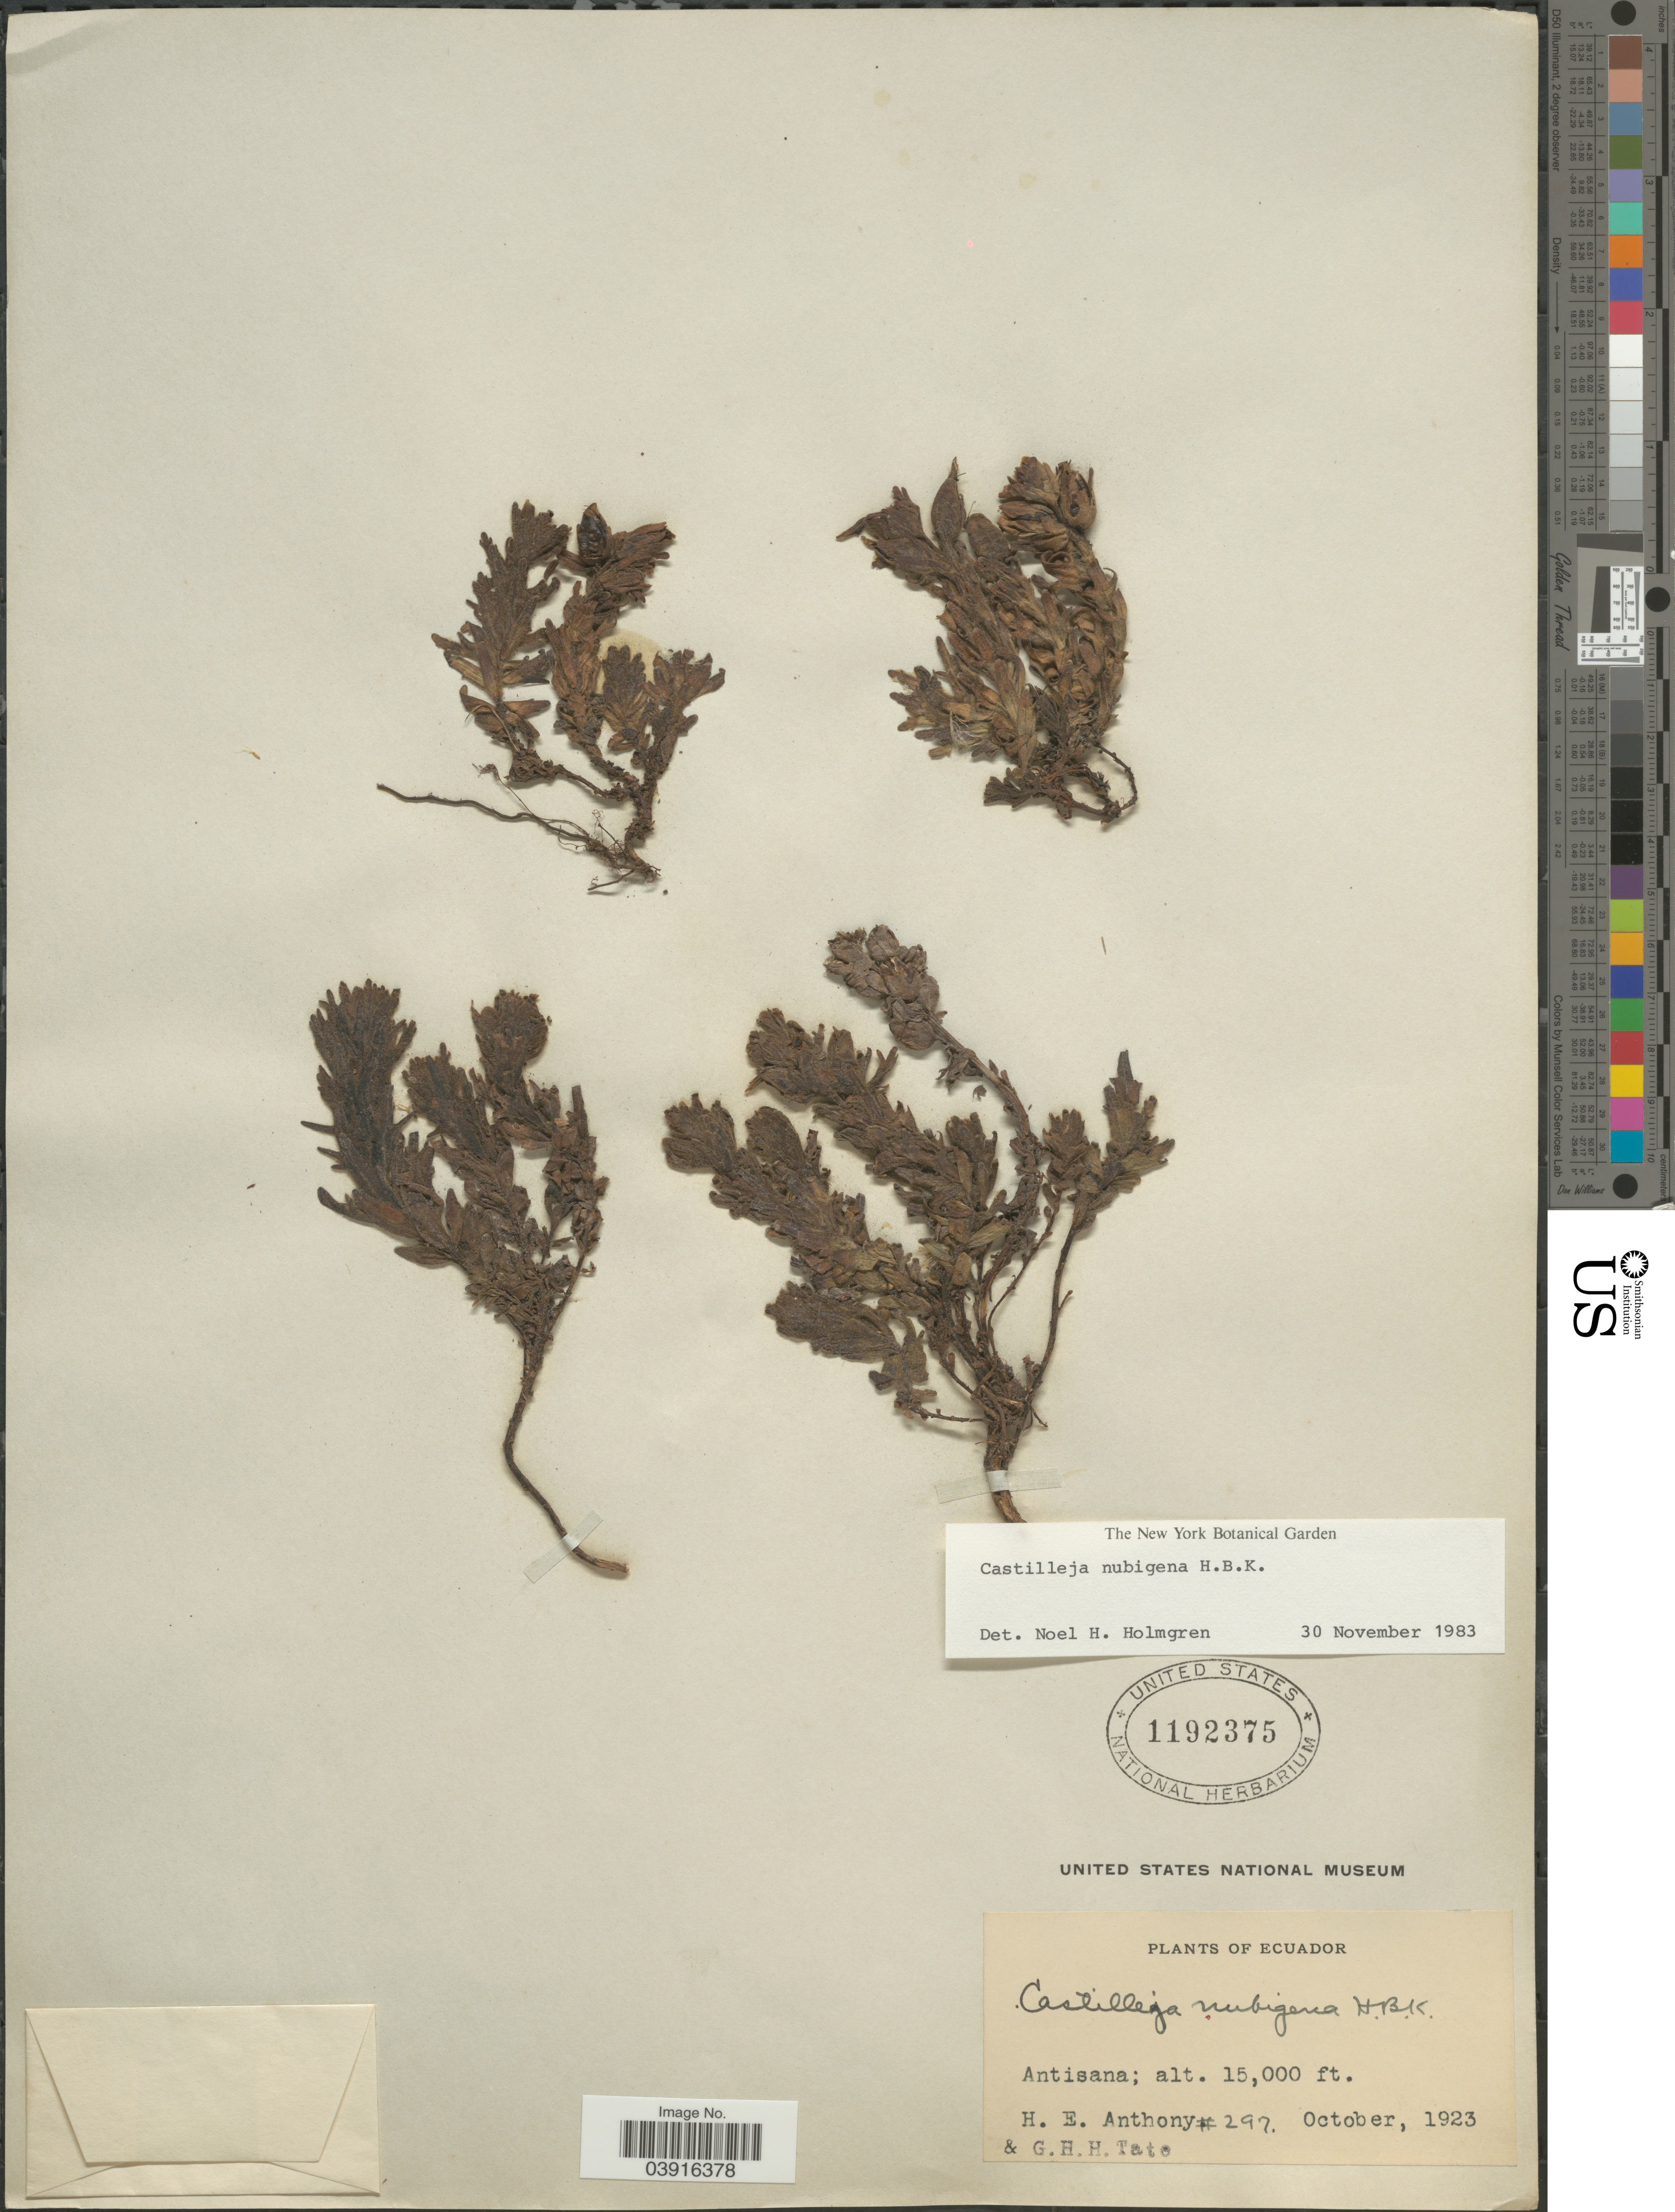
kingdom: Plantae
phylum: Tracheophyta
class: Magnoliopsida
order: Lamiales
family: Orobanchaceae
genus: Castilleja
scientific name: Castilleja nubigena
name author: Kunth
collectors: H. E. Anthony & G. H. H.Tate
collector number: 297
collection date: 1923-10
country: Ecuador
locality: Antisana.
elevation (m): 4572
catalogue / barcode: US 1192375